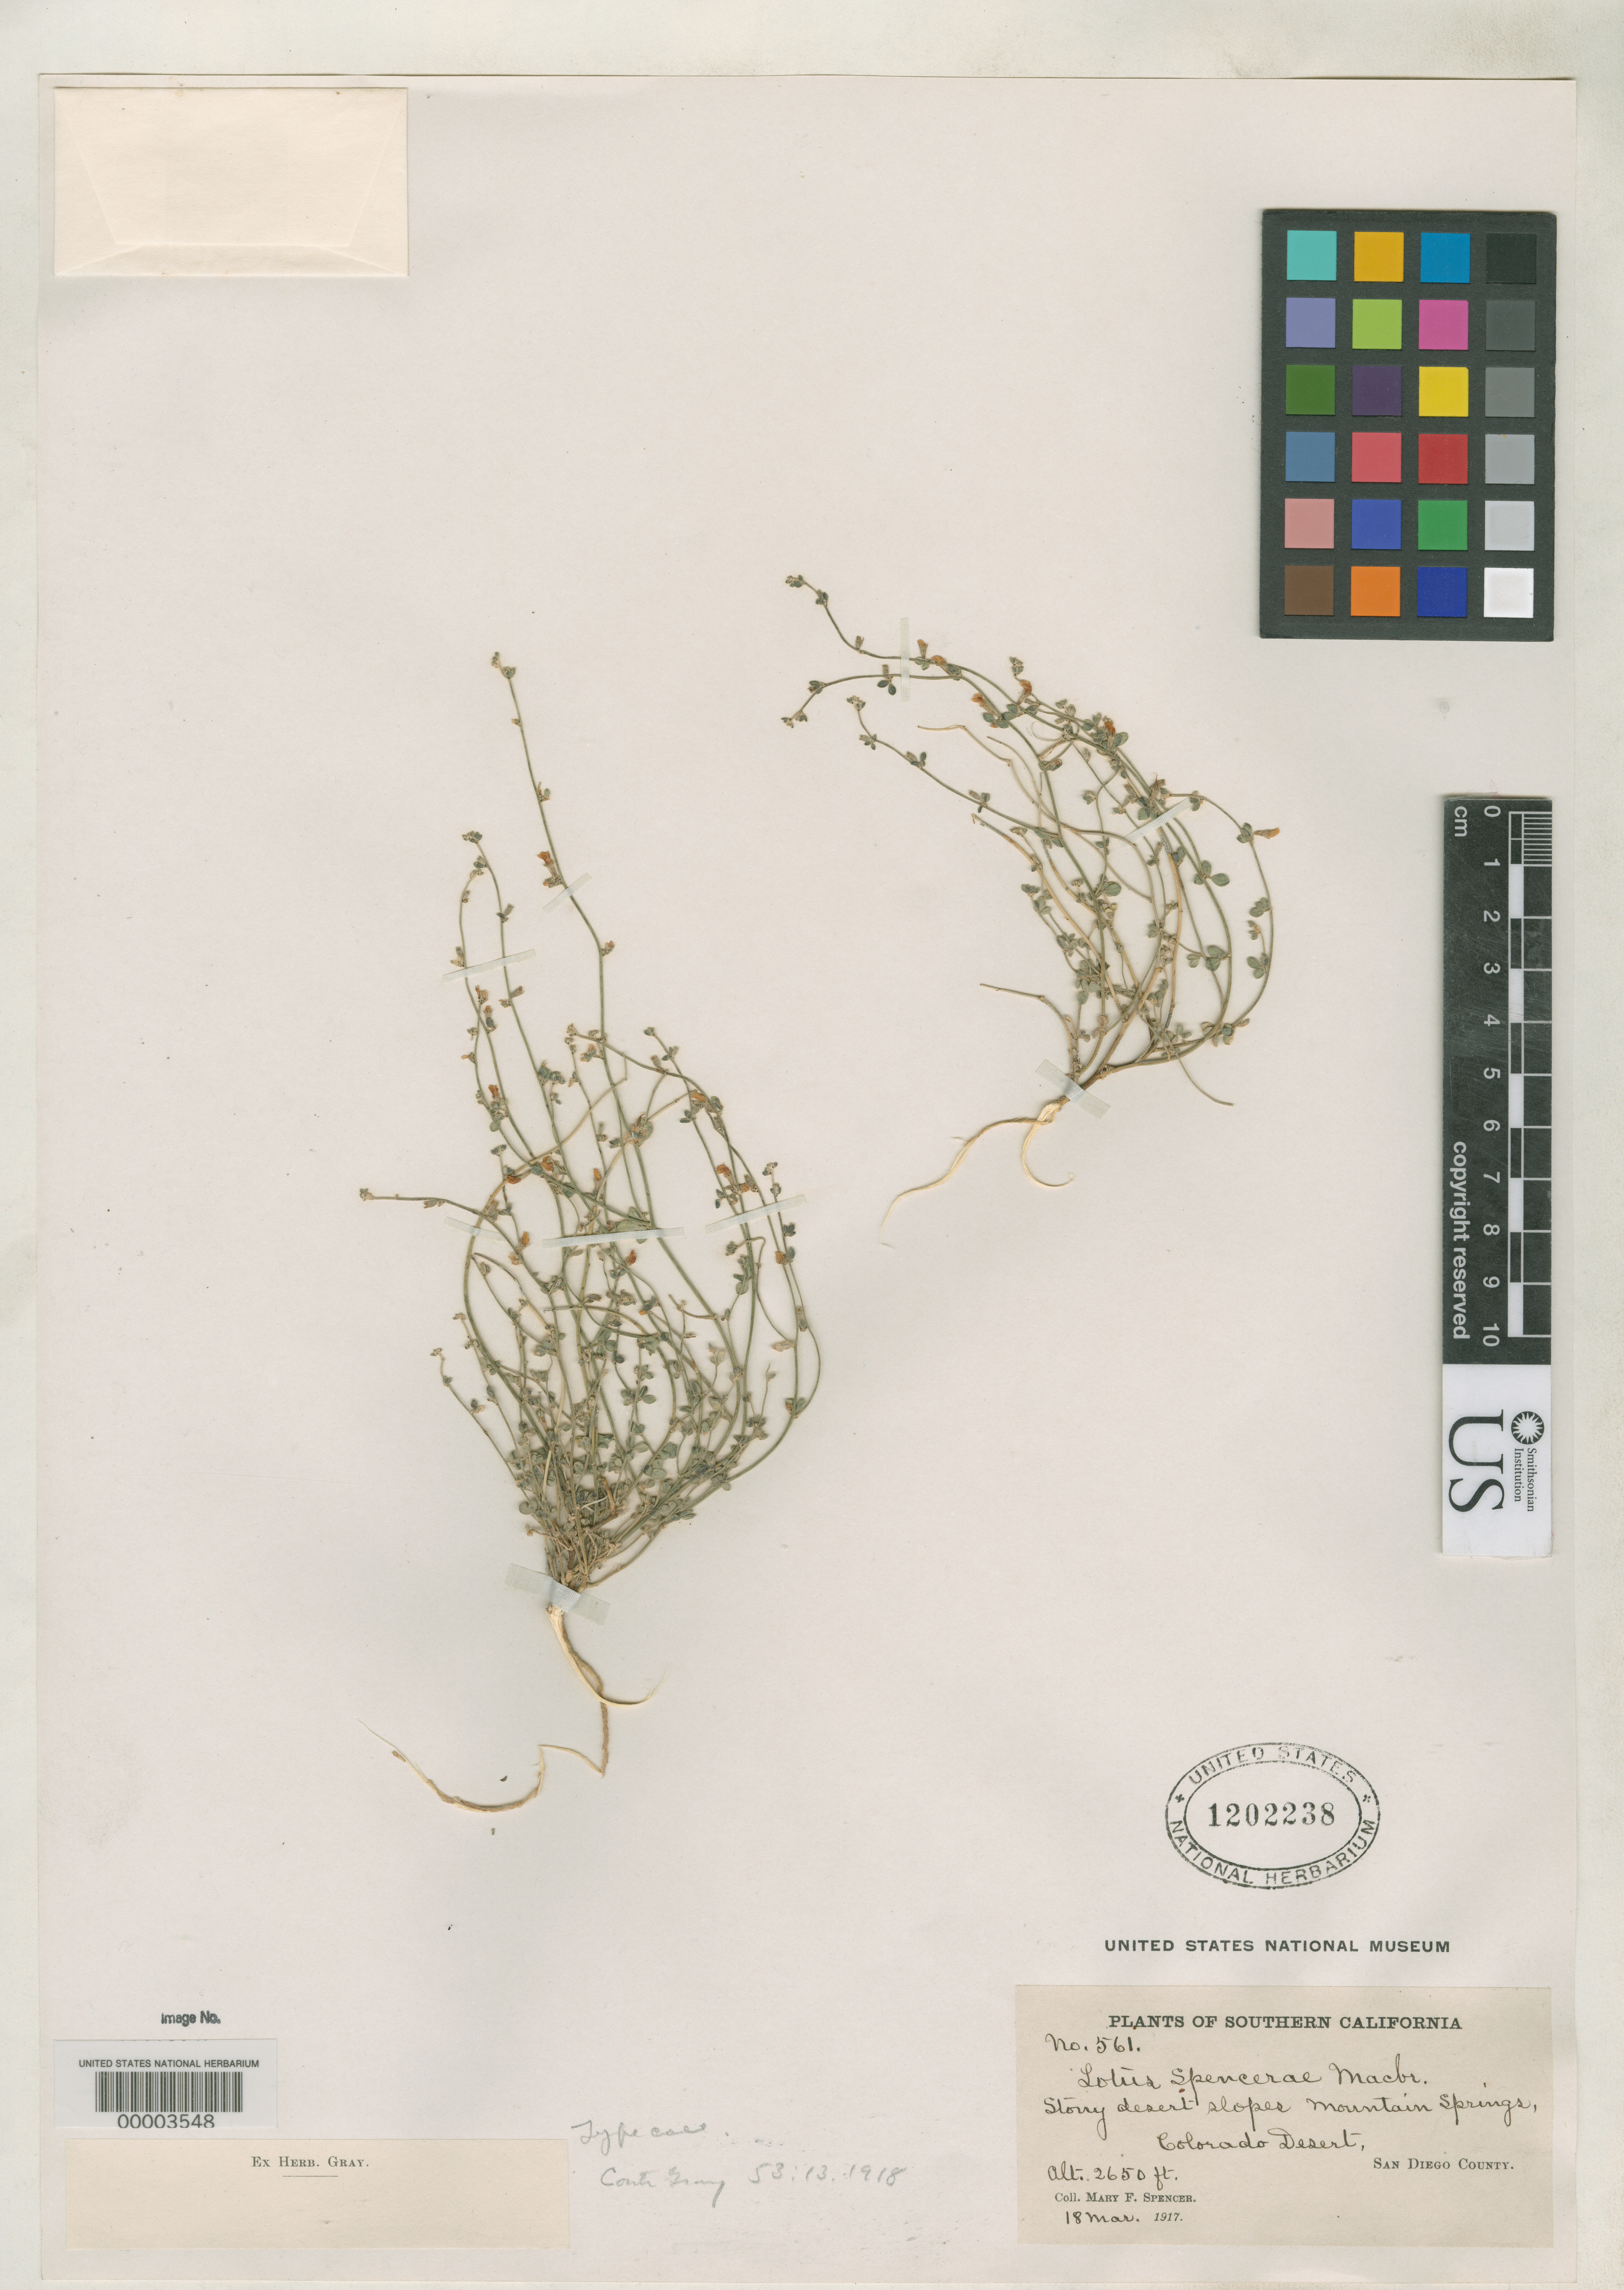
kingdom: Plantae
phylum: Tracheophyta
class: Magnoliopsida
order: Fabales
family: Fabaceae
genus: Lotus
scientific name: Lotus spencerae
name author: J.F. Macbr.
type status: Isotype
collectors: M. Spencer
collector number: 561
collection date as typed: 18 Mar 1917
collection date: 1917-03-18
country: United States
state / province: California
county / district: San Diego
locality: Colorado Desert Mountain Springs.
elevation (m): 808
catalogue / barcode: US 1202238